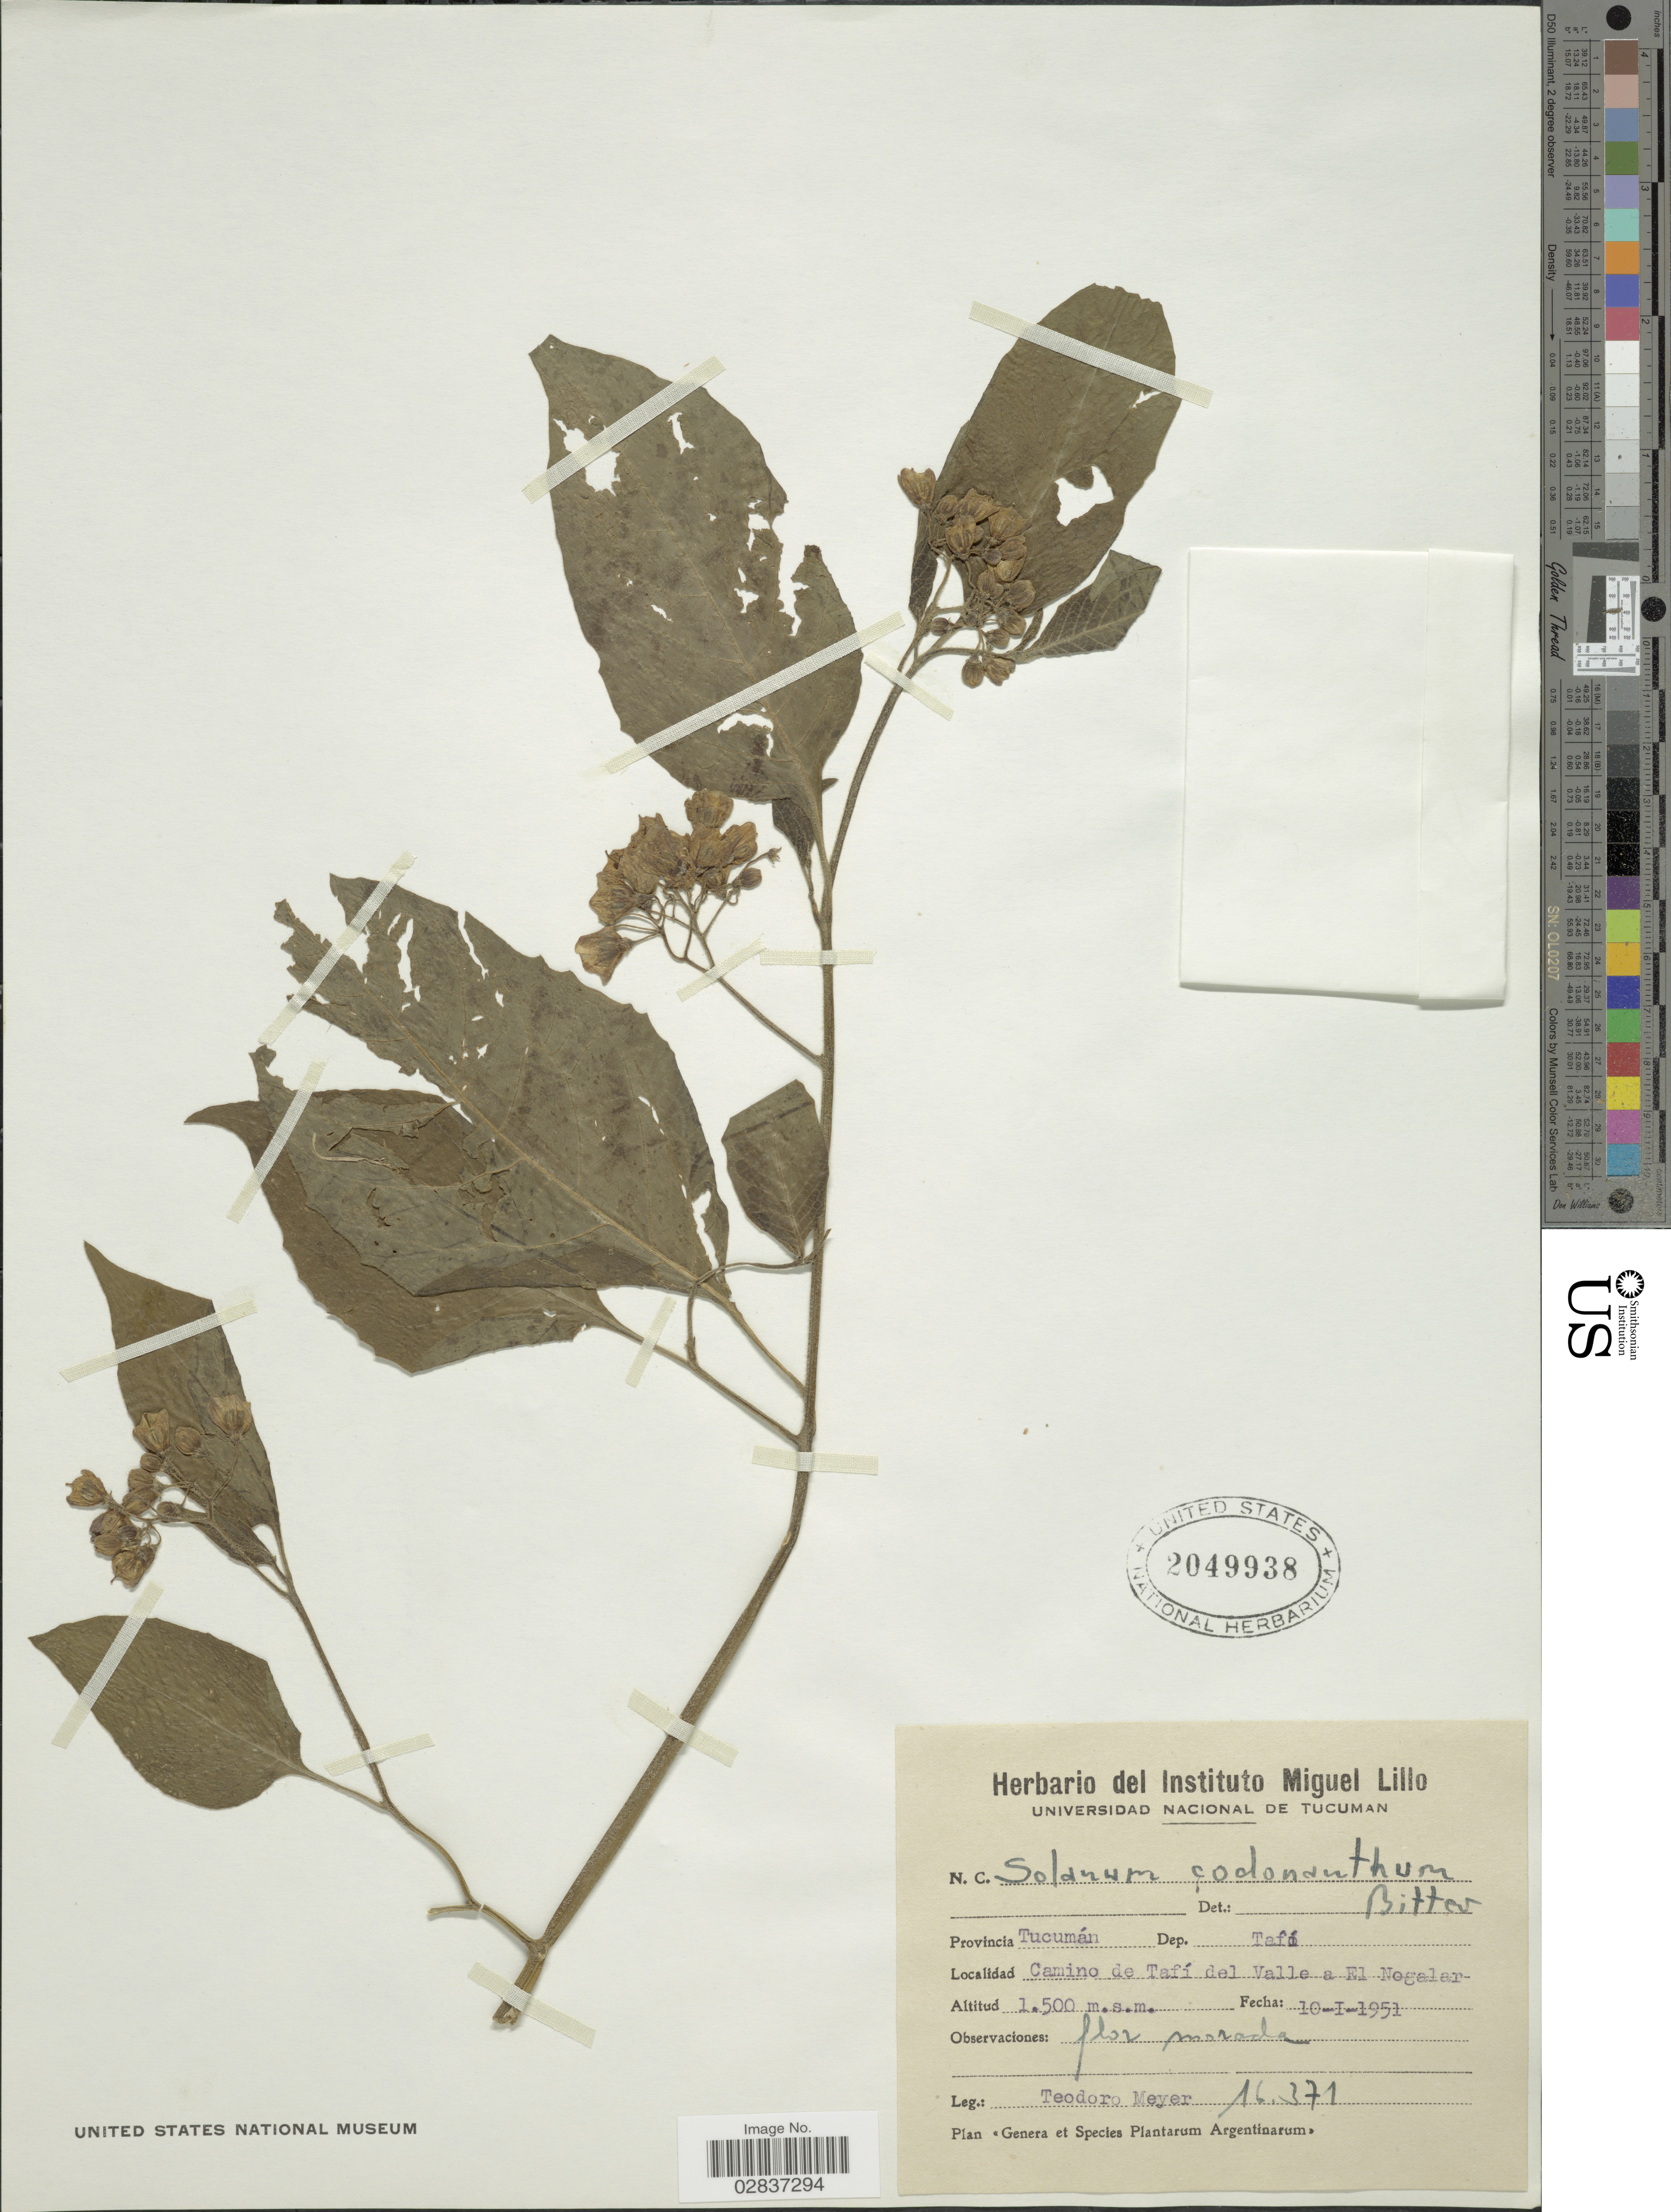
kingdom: Plantae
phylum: Tracheophyta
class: Magnoliopsida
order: Solanales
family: Solanaceae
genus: Solanum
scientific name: Solanum codonanthum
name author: Bitter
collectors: T. Meyer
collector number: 16371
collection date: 1951-01-10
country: Argentina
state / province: Tucuman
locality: Provincia Tucumán, Dep. Tafi, Camino de Tafí del Valle a El Nogalar.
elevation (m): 1500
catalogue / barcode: US 2049938